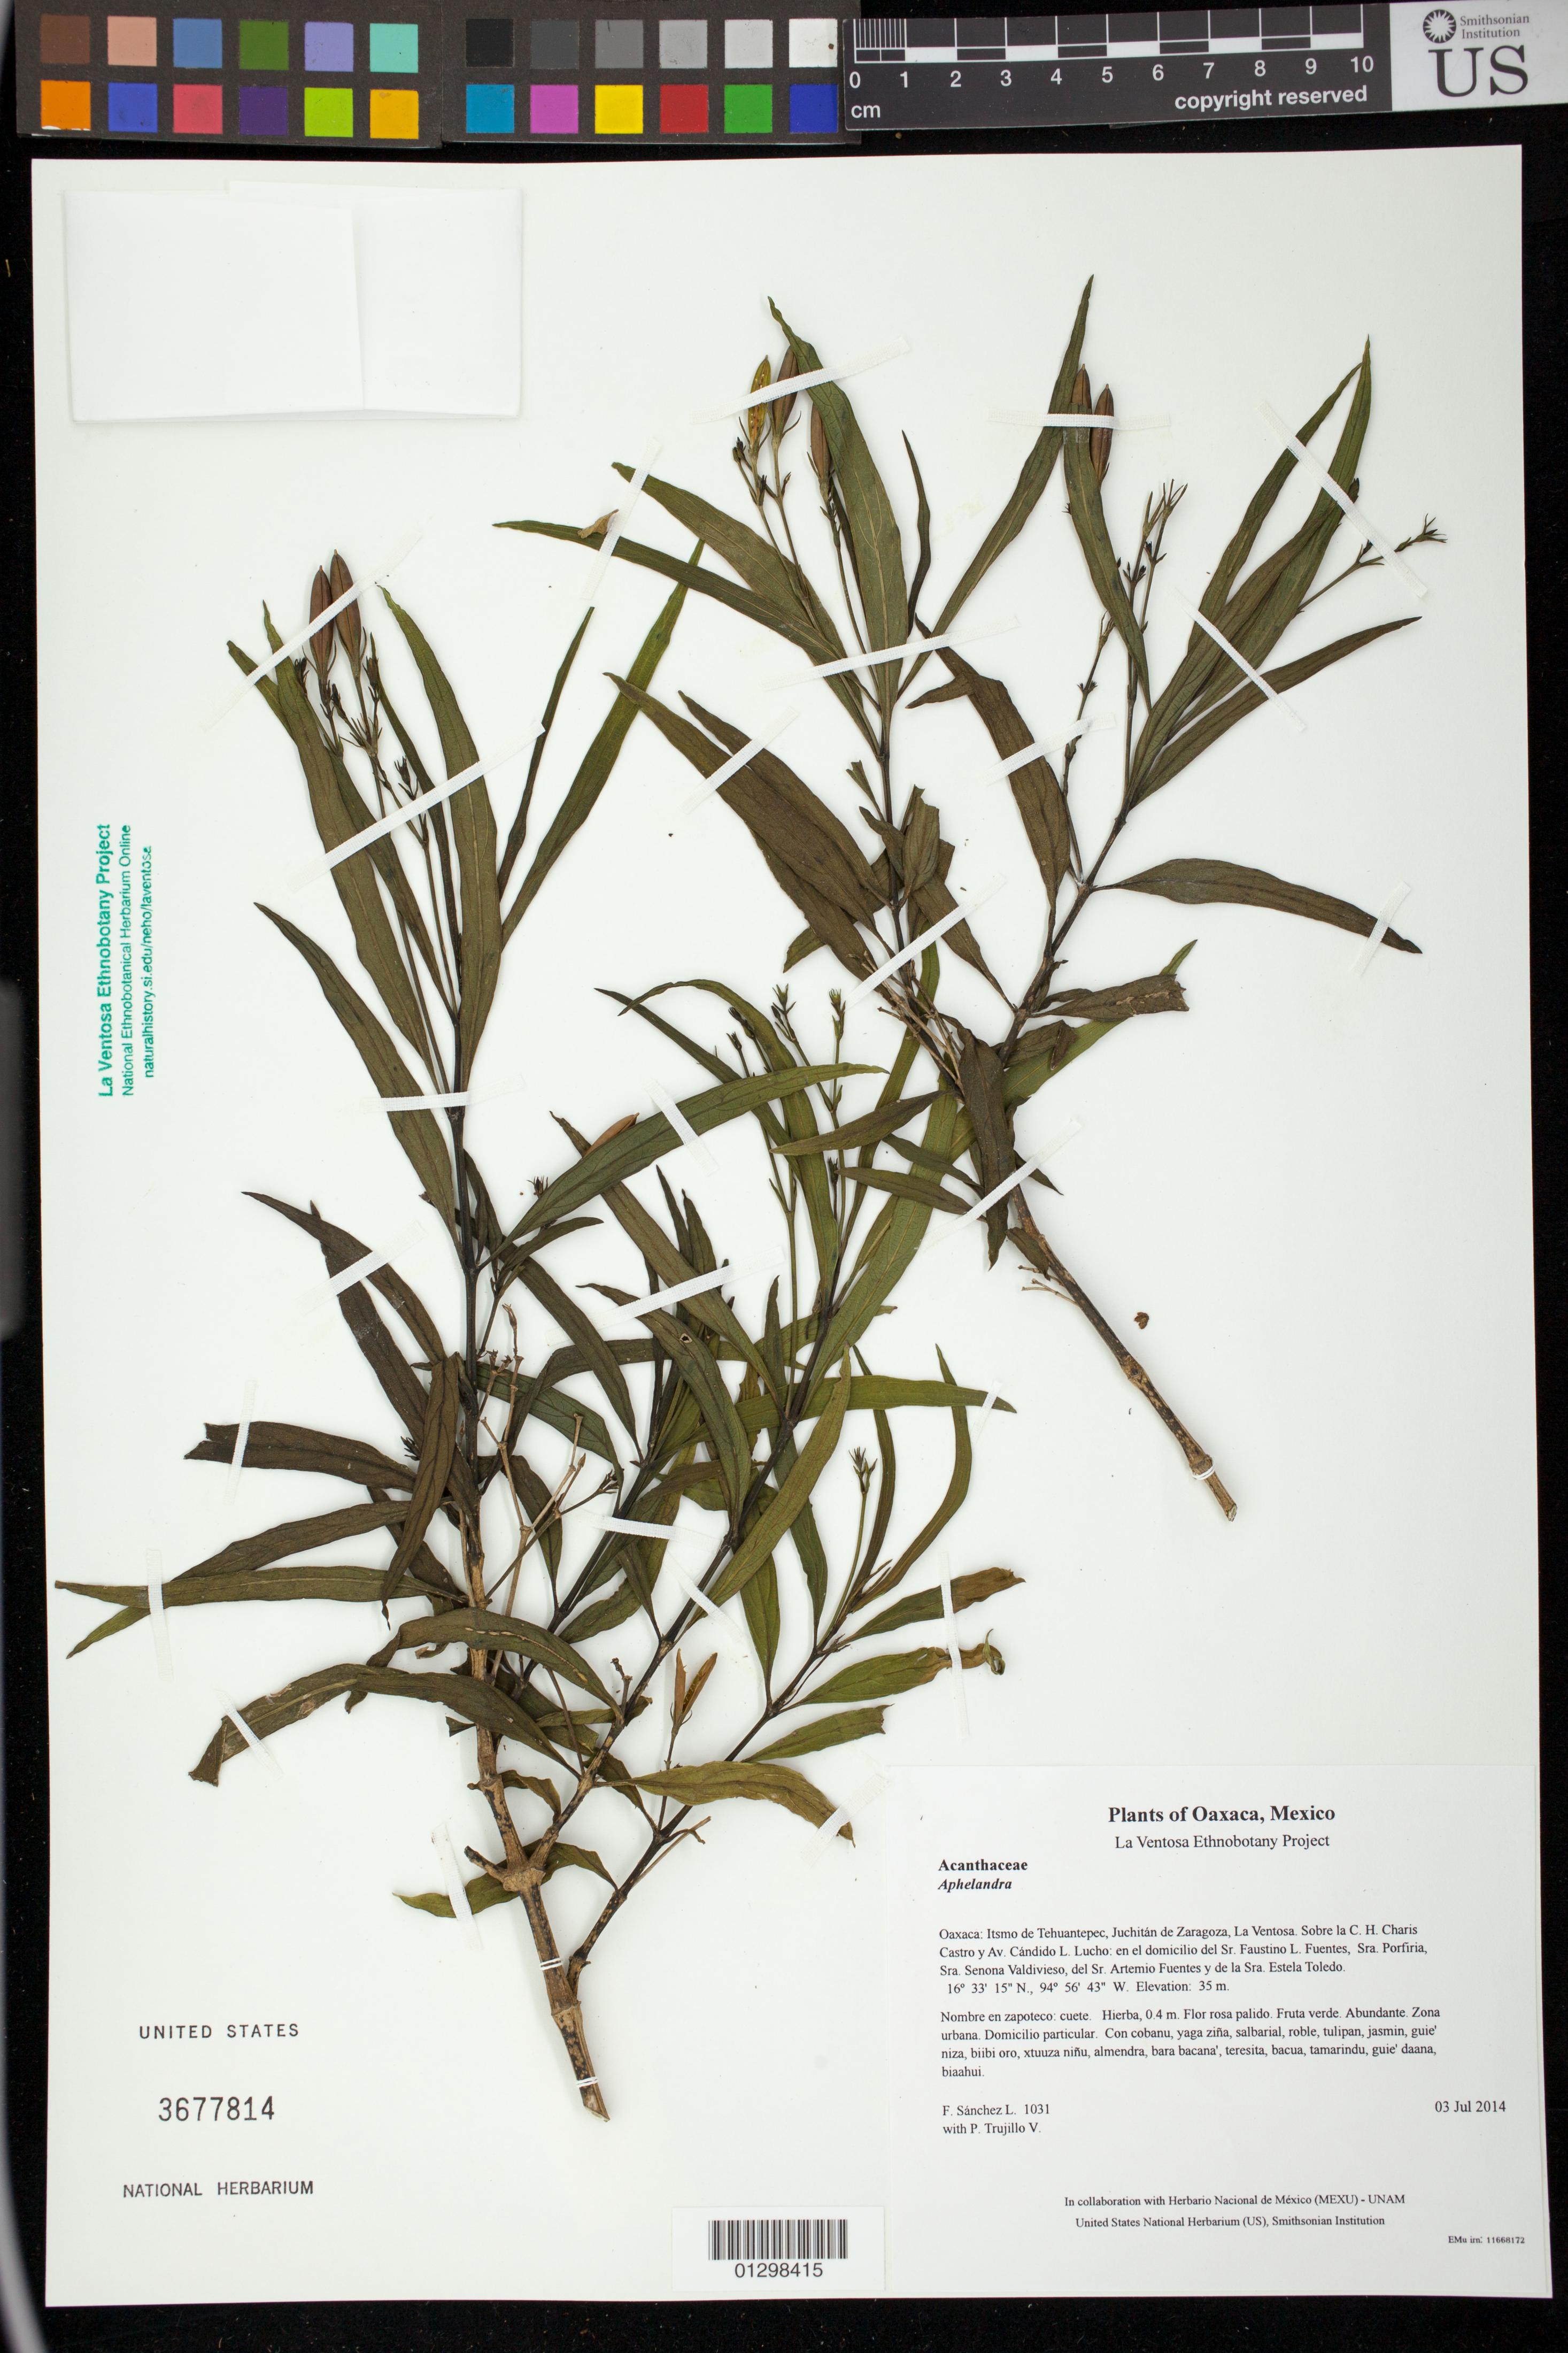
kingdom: Plantae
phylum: Tracheophyta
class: Magnoliopsida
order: Lamiales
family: Acanthaceae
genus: Ruellia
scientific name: Ruellia simplex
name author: C. Wright in Sauvalle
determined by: Reyes García, A.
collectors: F. Sánchez L. & P. Trujillo V.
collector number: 1031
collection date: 2014-07-03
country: Mexico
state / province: Oaxaca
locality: Itsmo de Tehuantepec, Juchitán de Zaragoza, La Ventosa. Sobre la C. H. Charis Castro y Av. Cándido L. Lucho: en el domicilio del Sr. Faustino L. Fuentes, Sra. Porfiria, Sra. Senona Valdivieso, del Sr. Artemio Fuentes y de la Sra. Estela Toledo.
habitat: Zona urbana. Domicilio particular.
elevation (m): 35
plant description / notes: JEBOT, MEXU, SERO, US; Guixi bandaga. 0.4 m. Guie' rosa naté. Cuaananaxhi naga'. Stale.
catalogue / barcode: US 3677814